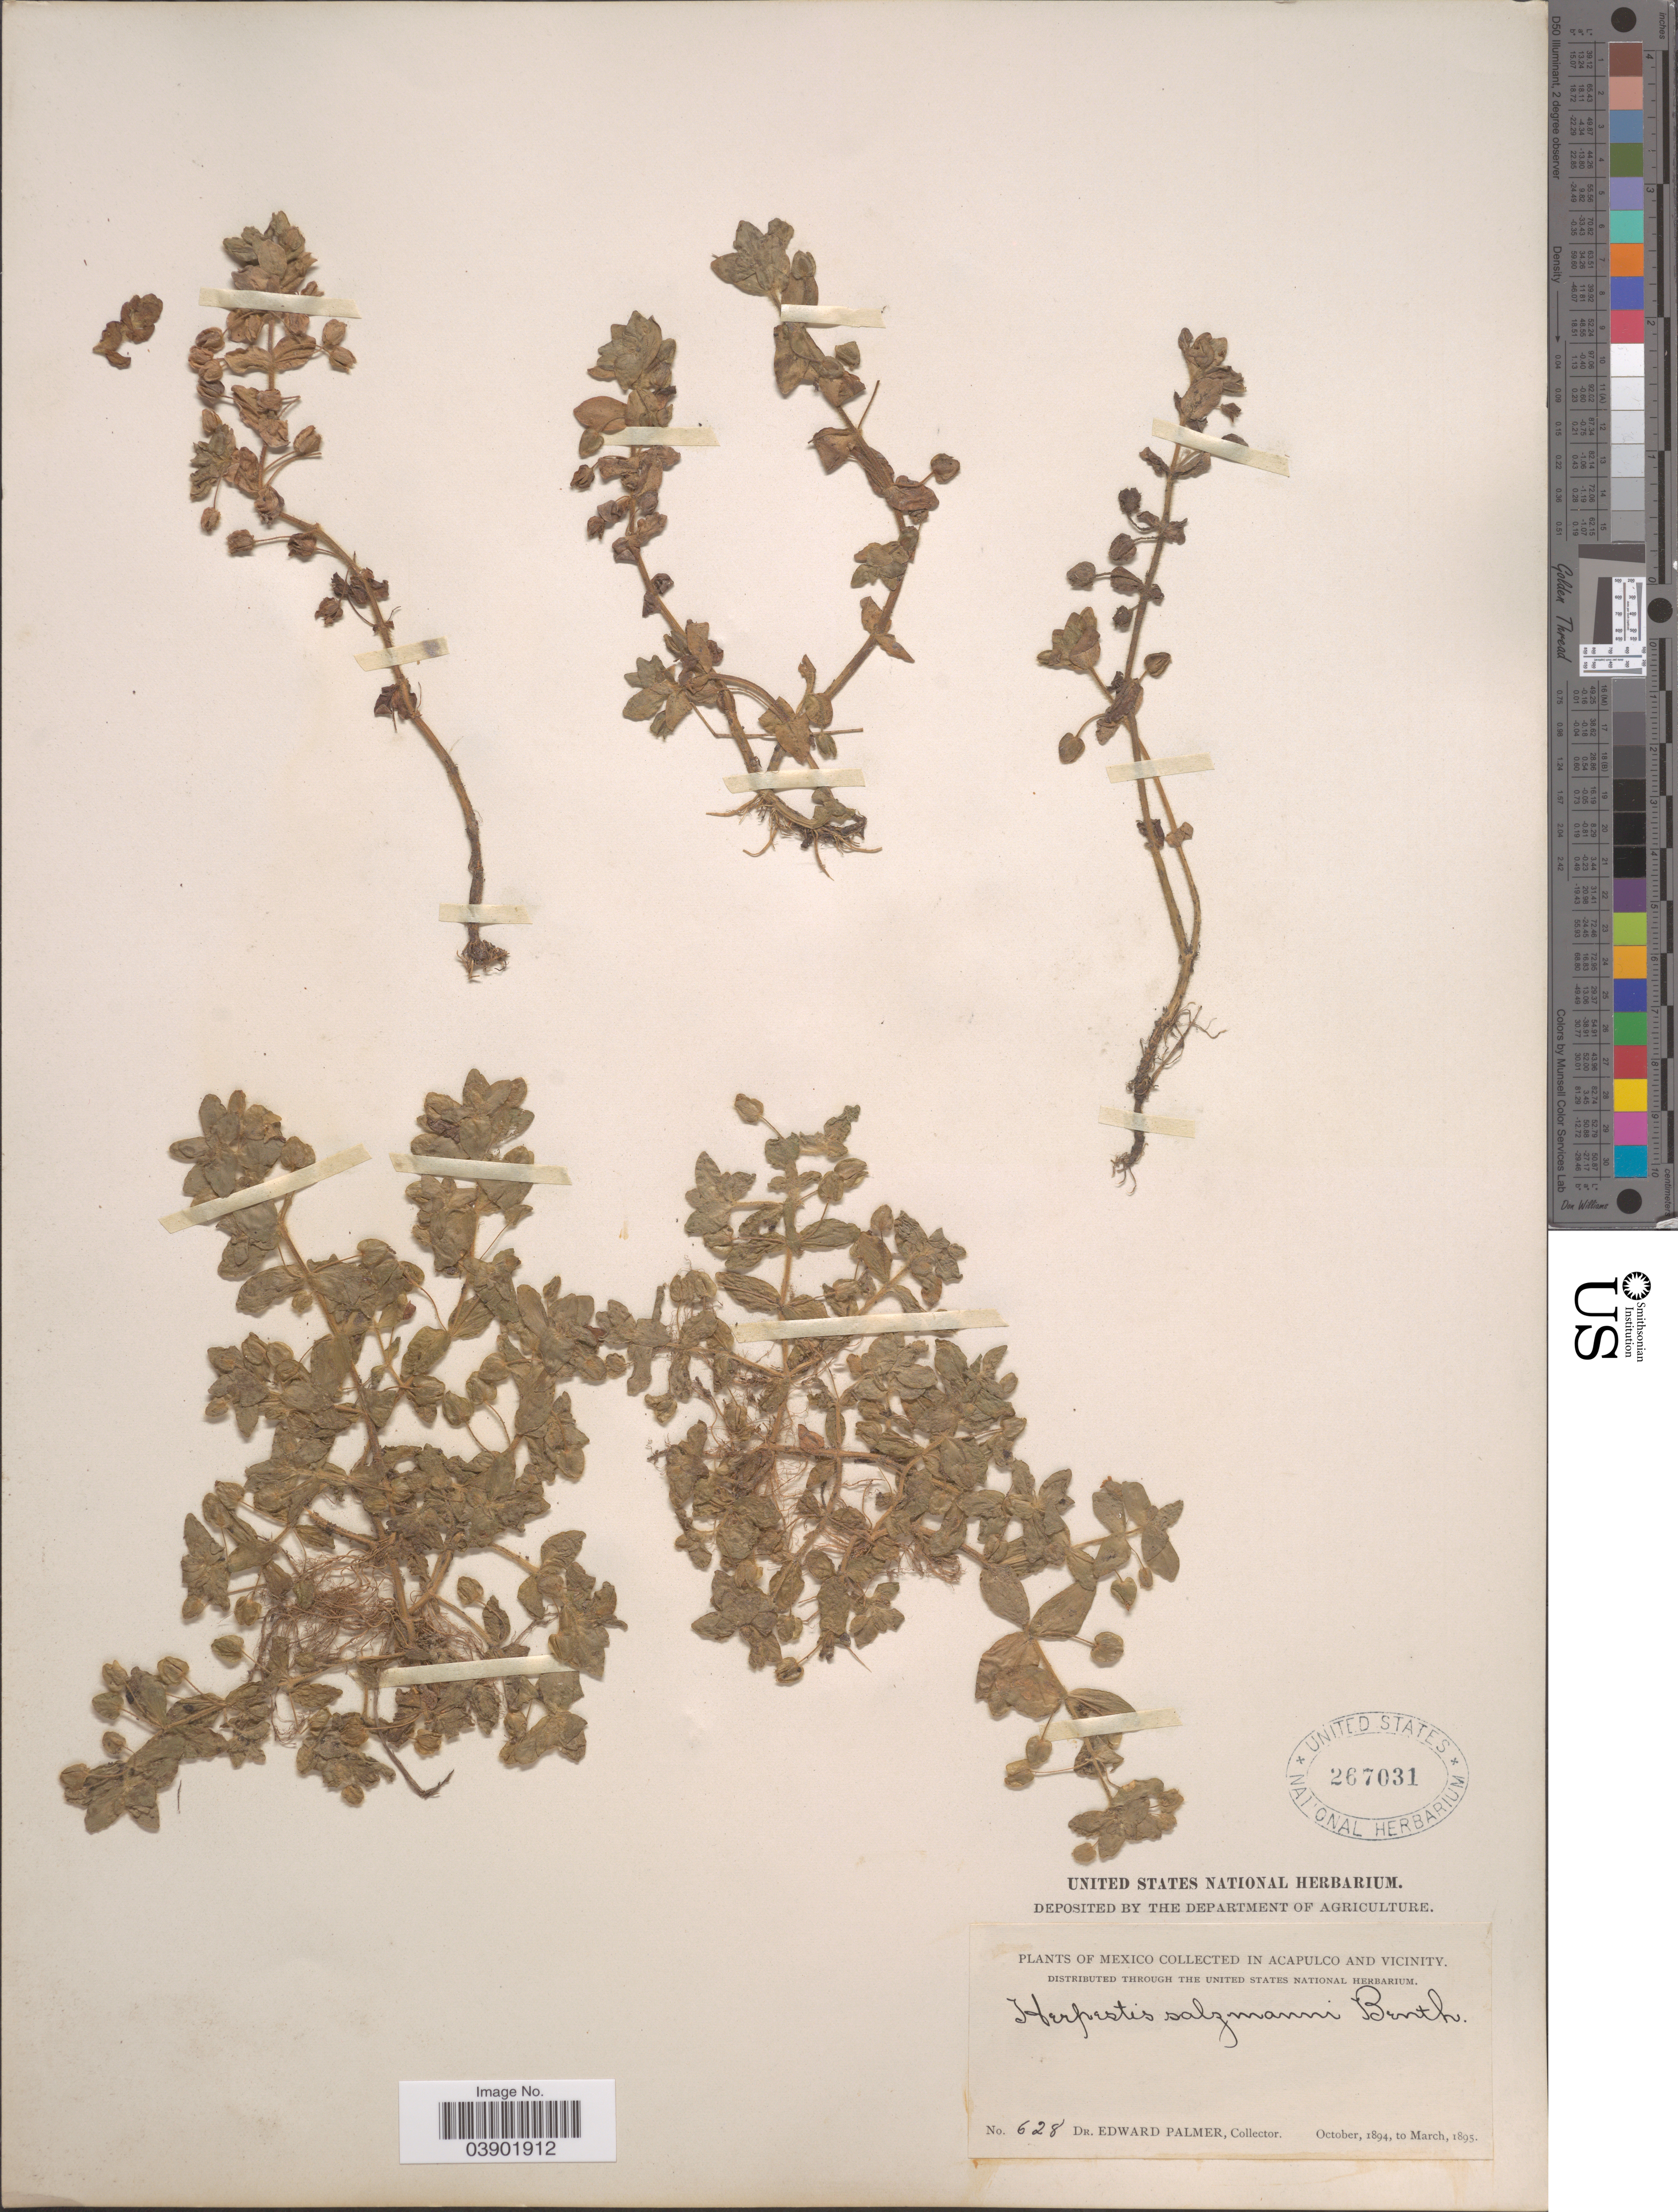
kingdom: Plantae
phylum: Tracheophyta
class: Magnoliopsida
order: Lamiales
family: Plantaginaceae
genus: Bacopa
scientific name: Bacopa salzmannii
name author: (Benth.) Wettst. ex Edwall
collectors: E. Palmer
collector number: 628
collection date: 1894-10/1895-03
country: Mexico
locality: In Acapulco and vicinity.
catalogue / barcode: US 267031